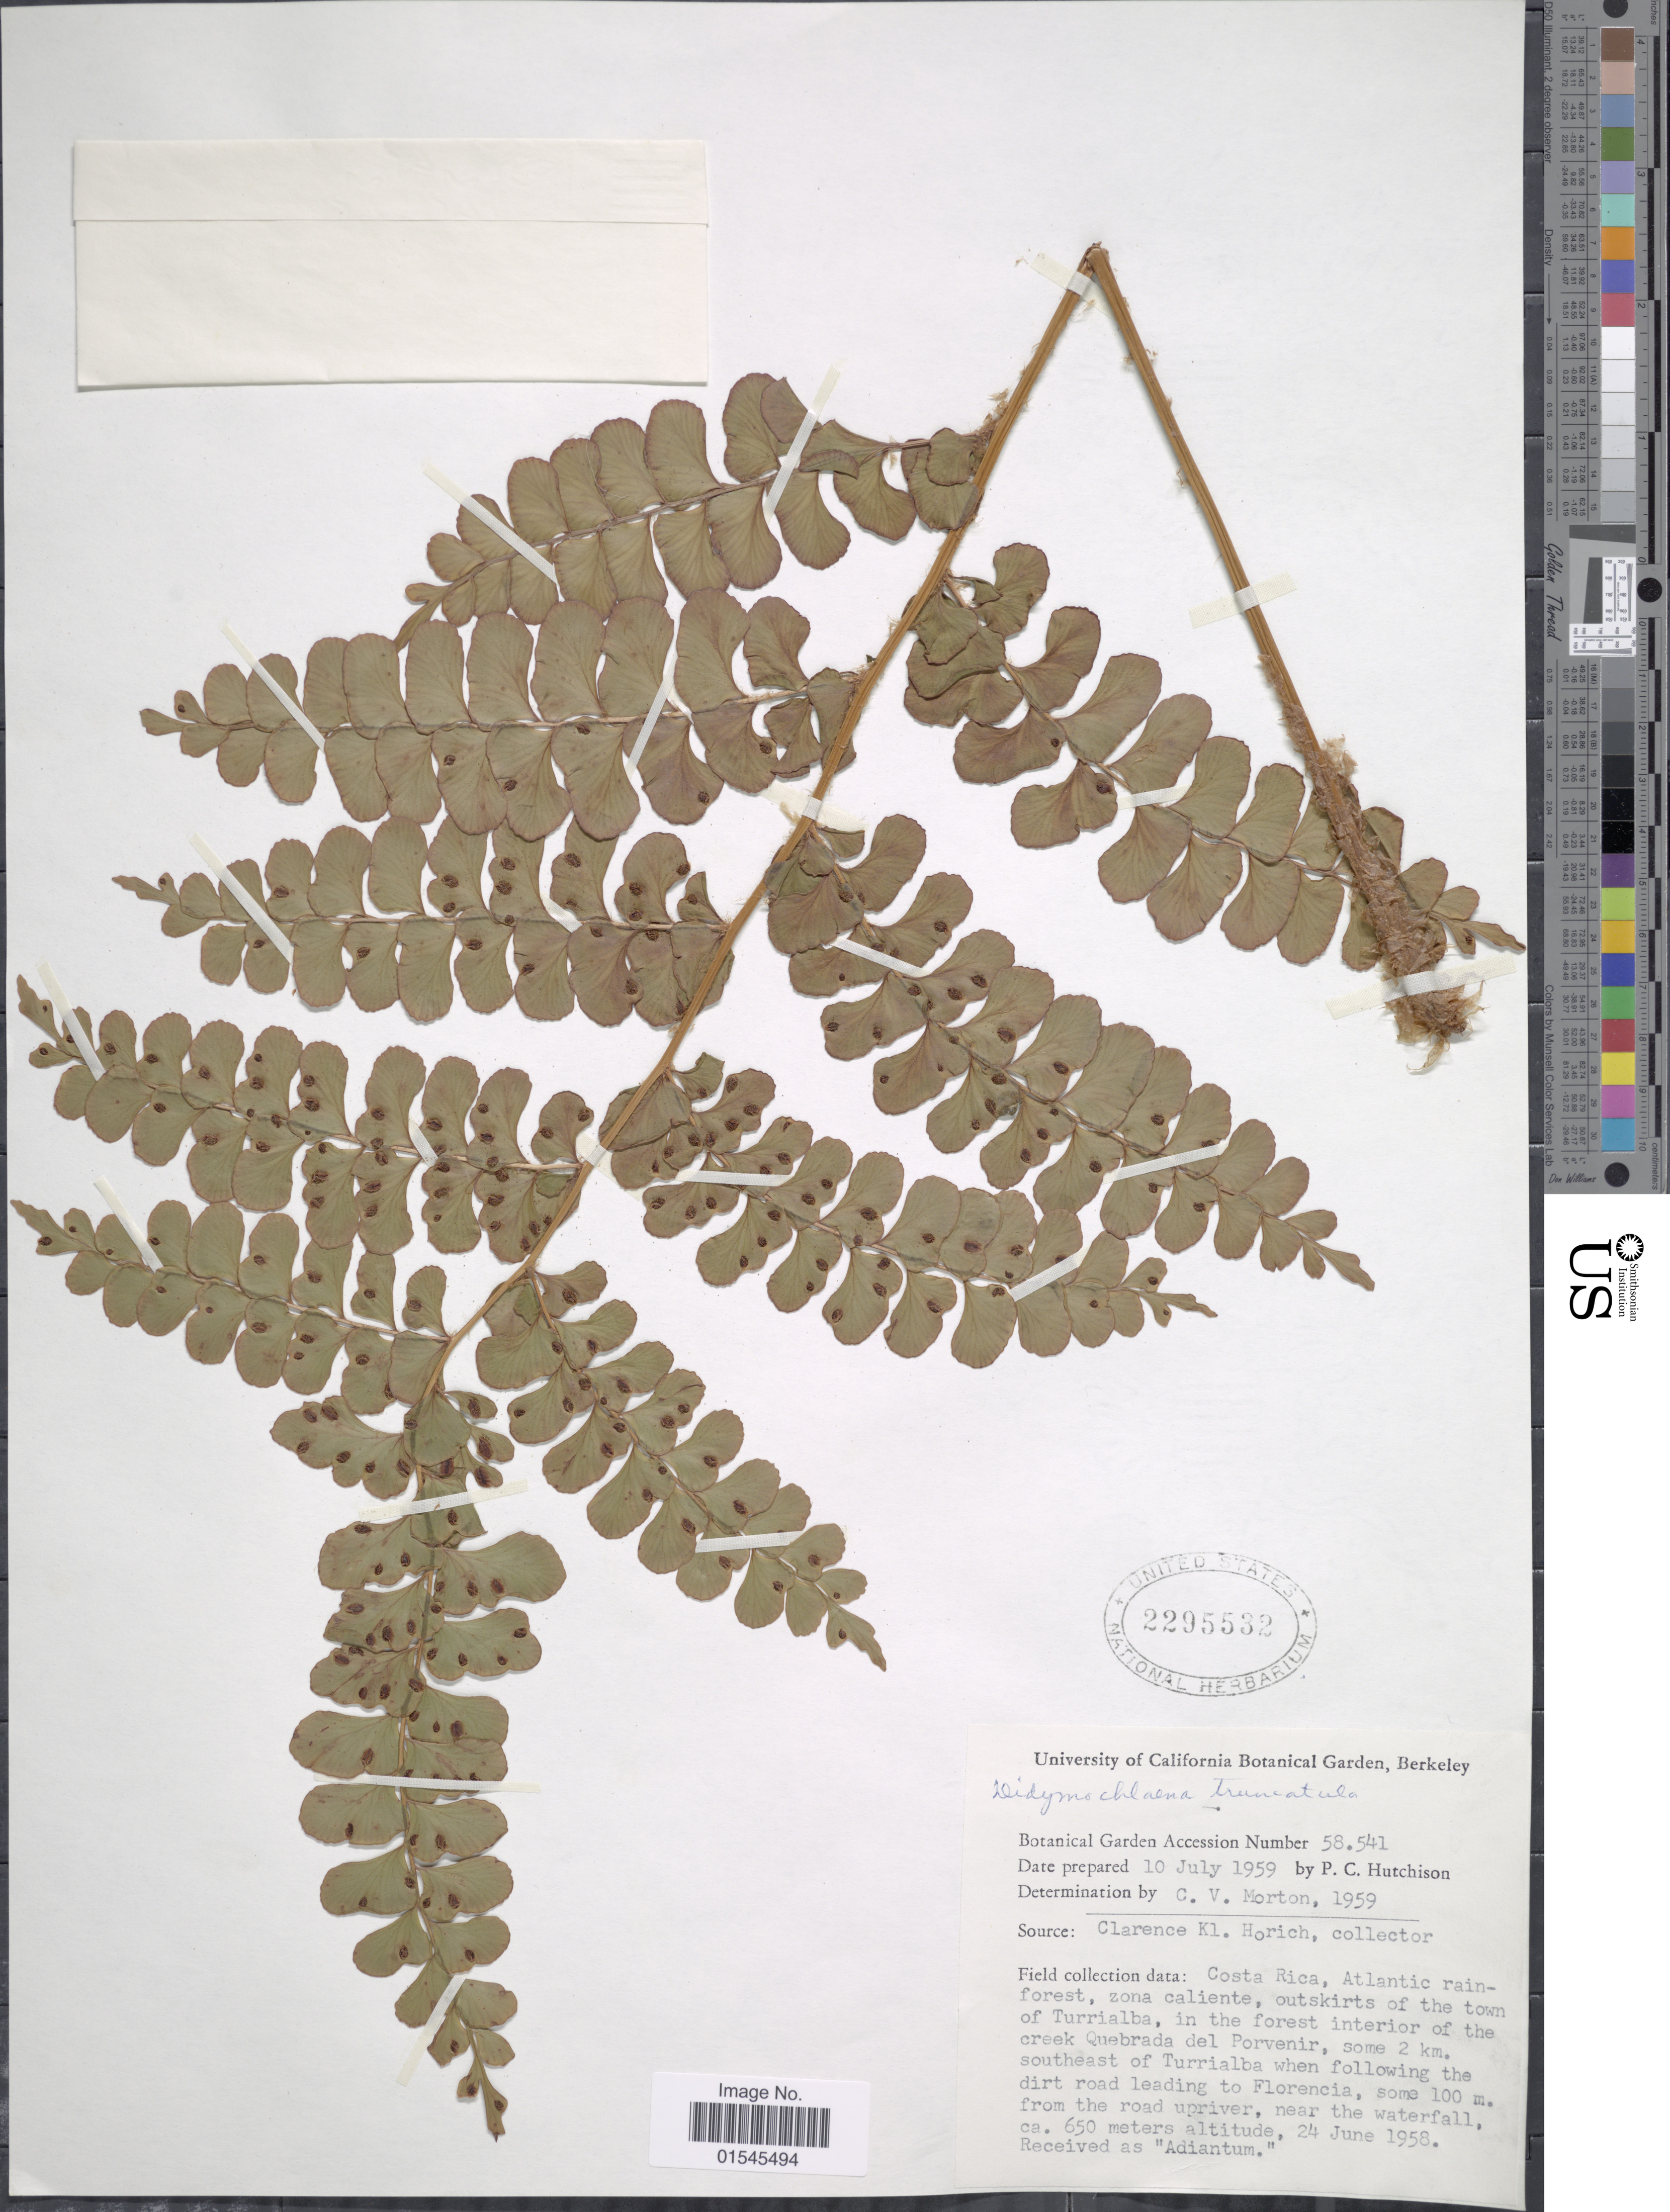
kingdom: Plantae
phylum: Tracheophyta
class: Polypodiopsida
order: Polypodiales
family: Didymochlaenaceae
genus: Didymochlaena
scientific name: Didymochlaena truncatula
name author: (Sw.) J. Sm.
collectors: P. C. Hutchison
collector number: Botanical Garden Accession 58541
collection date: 1959-07-10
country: United States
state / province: California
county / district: Alameda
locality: University of Cailfornia Botanical Garden, Berkeley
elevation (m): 650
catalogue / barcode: US 2295532